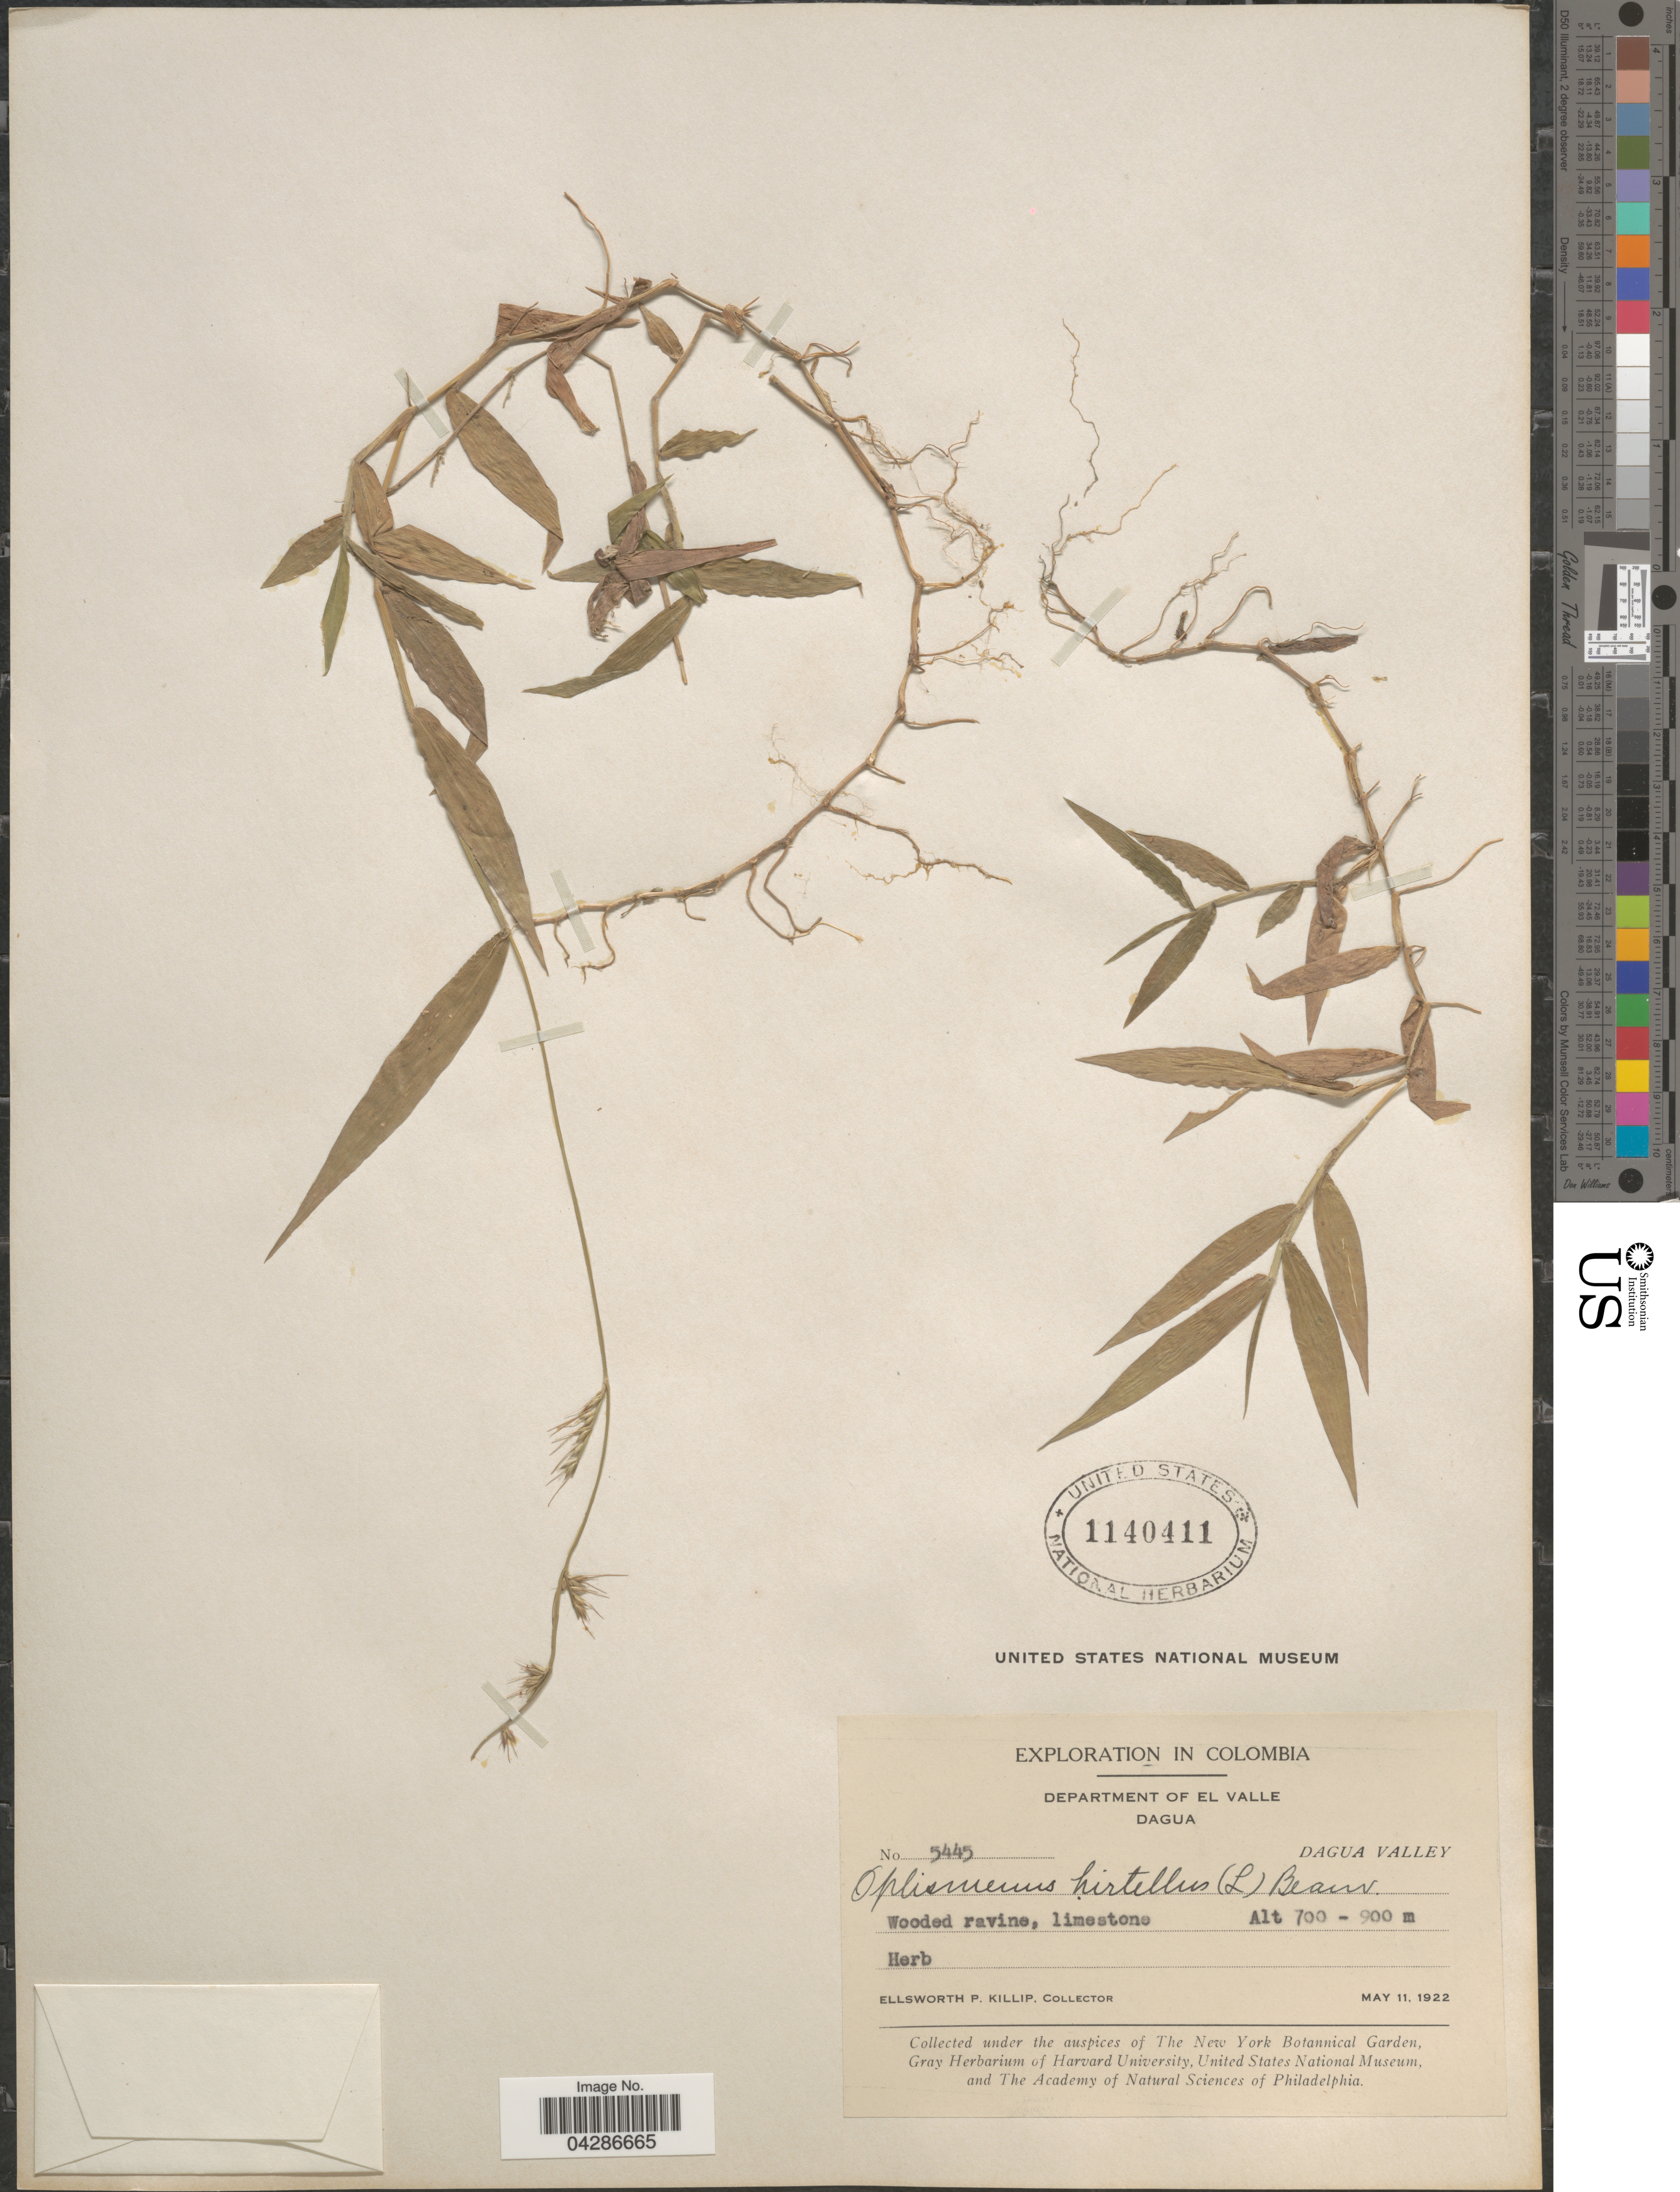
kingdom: Plantae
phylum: Tracheophyta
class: Liliopsida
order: Poales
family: Poaceae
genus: Oplismenus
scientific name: Oplismenus hirtellus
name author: (L.) P. Beauv.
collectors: E. P. Killip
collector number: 5445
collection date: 1922-05-11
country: Colombia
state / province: Valle del Cauca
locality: Exploration in Colombia, Department of El Valle. Dagua. Dagua Valley.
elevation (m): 700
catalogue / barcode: US 1140411